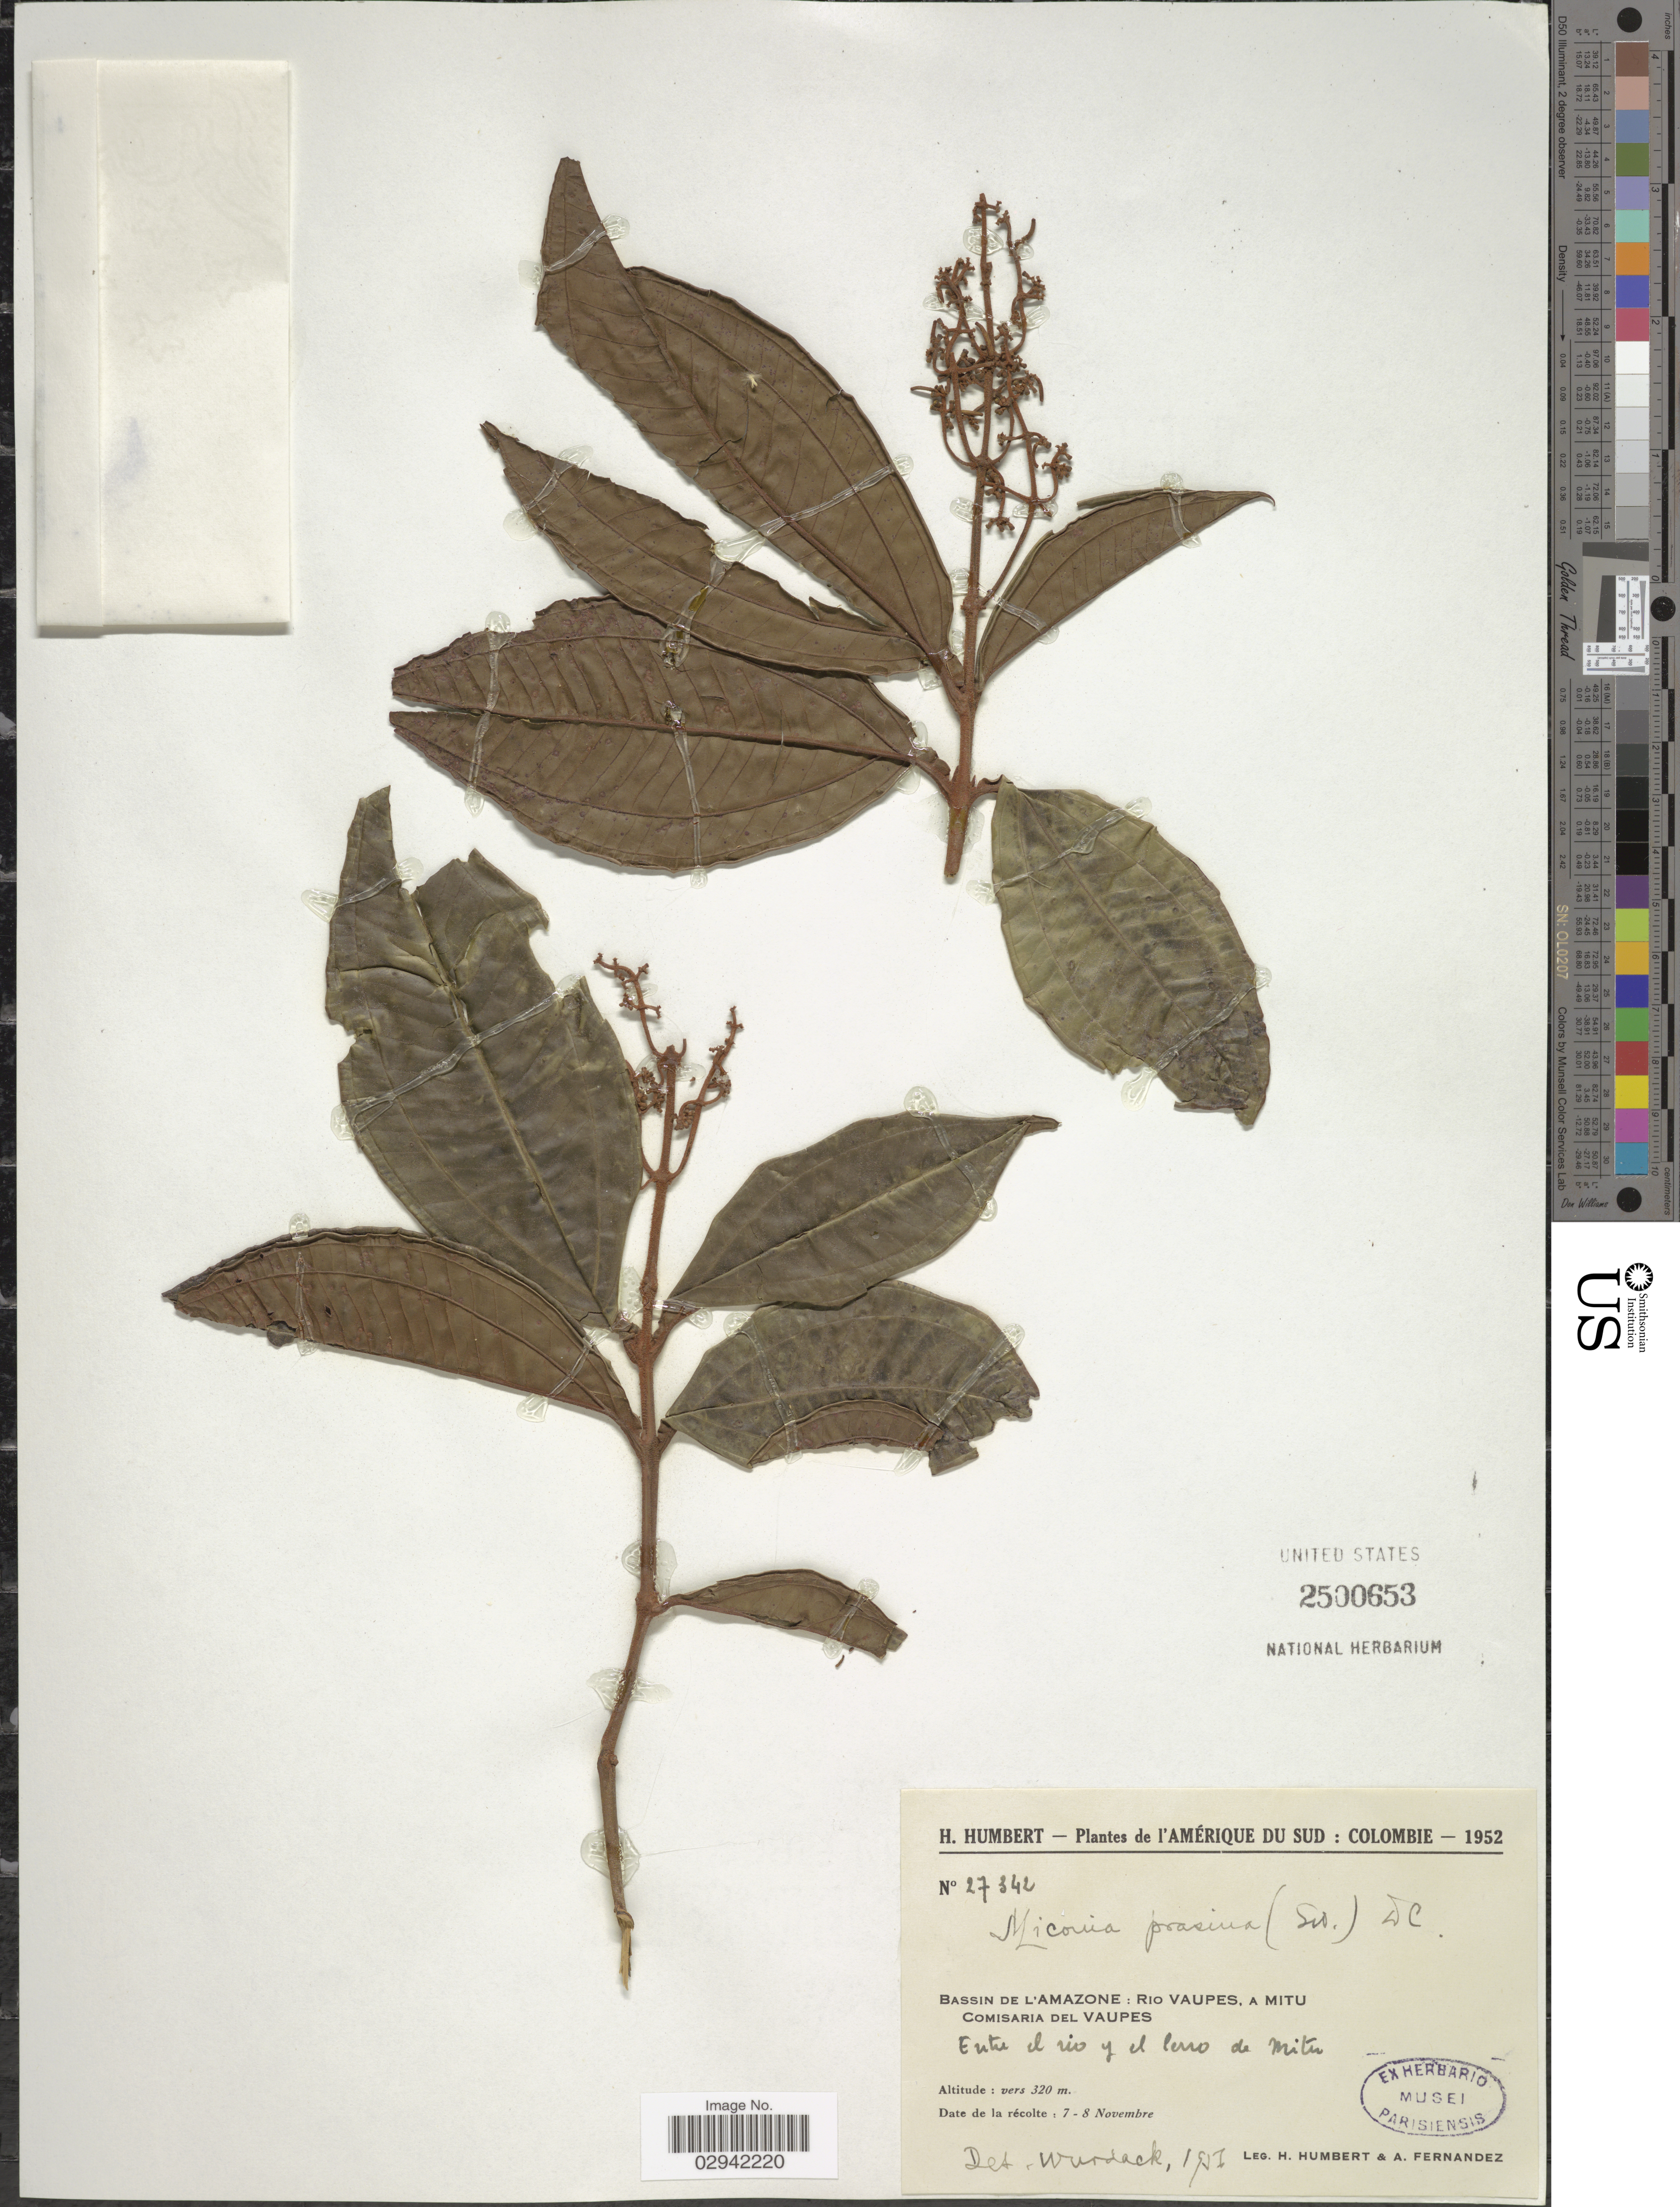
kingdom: Plantae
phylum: Tracheophyta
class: Magnoliopsida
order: Myrtales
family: Melastomataceae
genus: Miconia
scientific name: Miconia prasina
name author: (Sw.) DC.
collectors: H. Humbert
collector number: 27342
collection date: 1952-11-07/1952-11-08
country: Colombia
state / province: Vaupés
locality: Bassin de l'Amazone: Rio Vaupes, a Mitu, Comisaria del Vaupes. Entre el rio y el Cerro de Mitu.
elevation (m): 320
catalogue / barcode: US 2500653